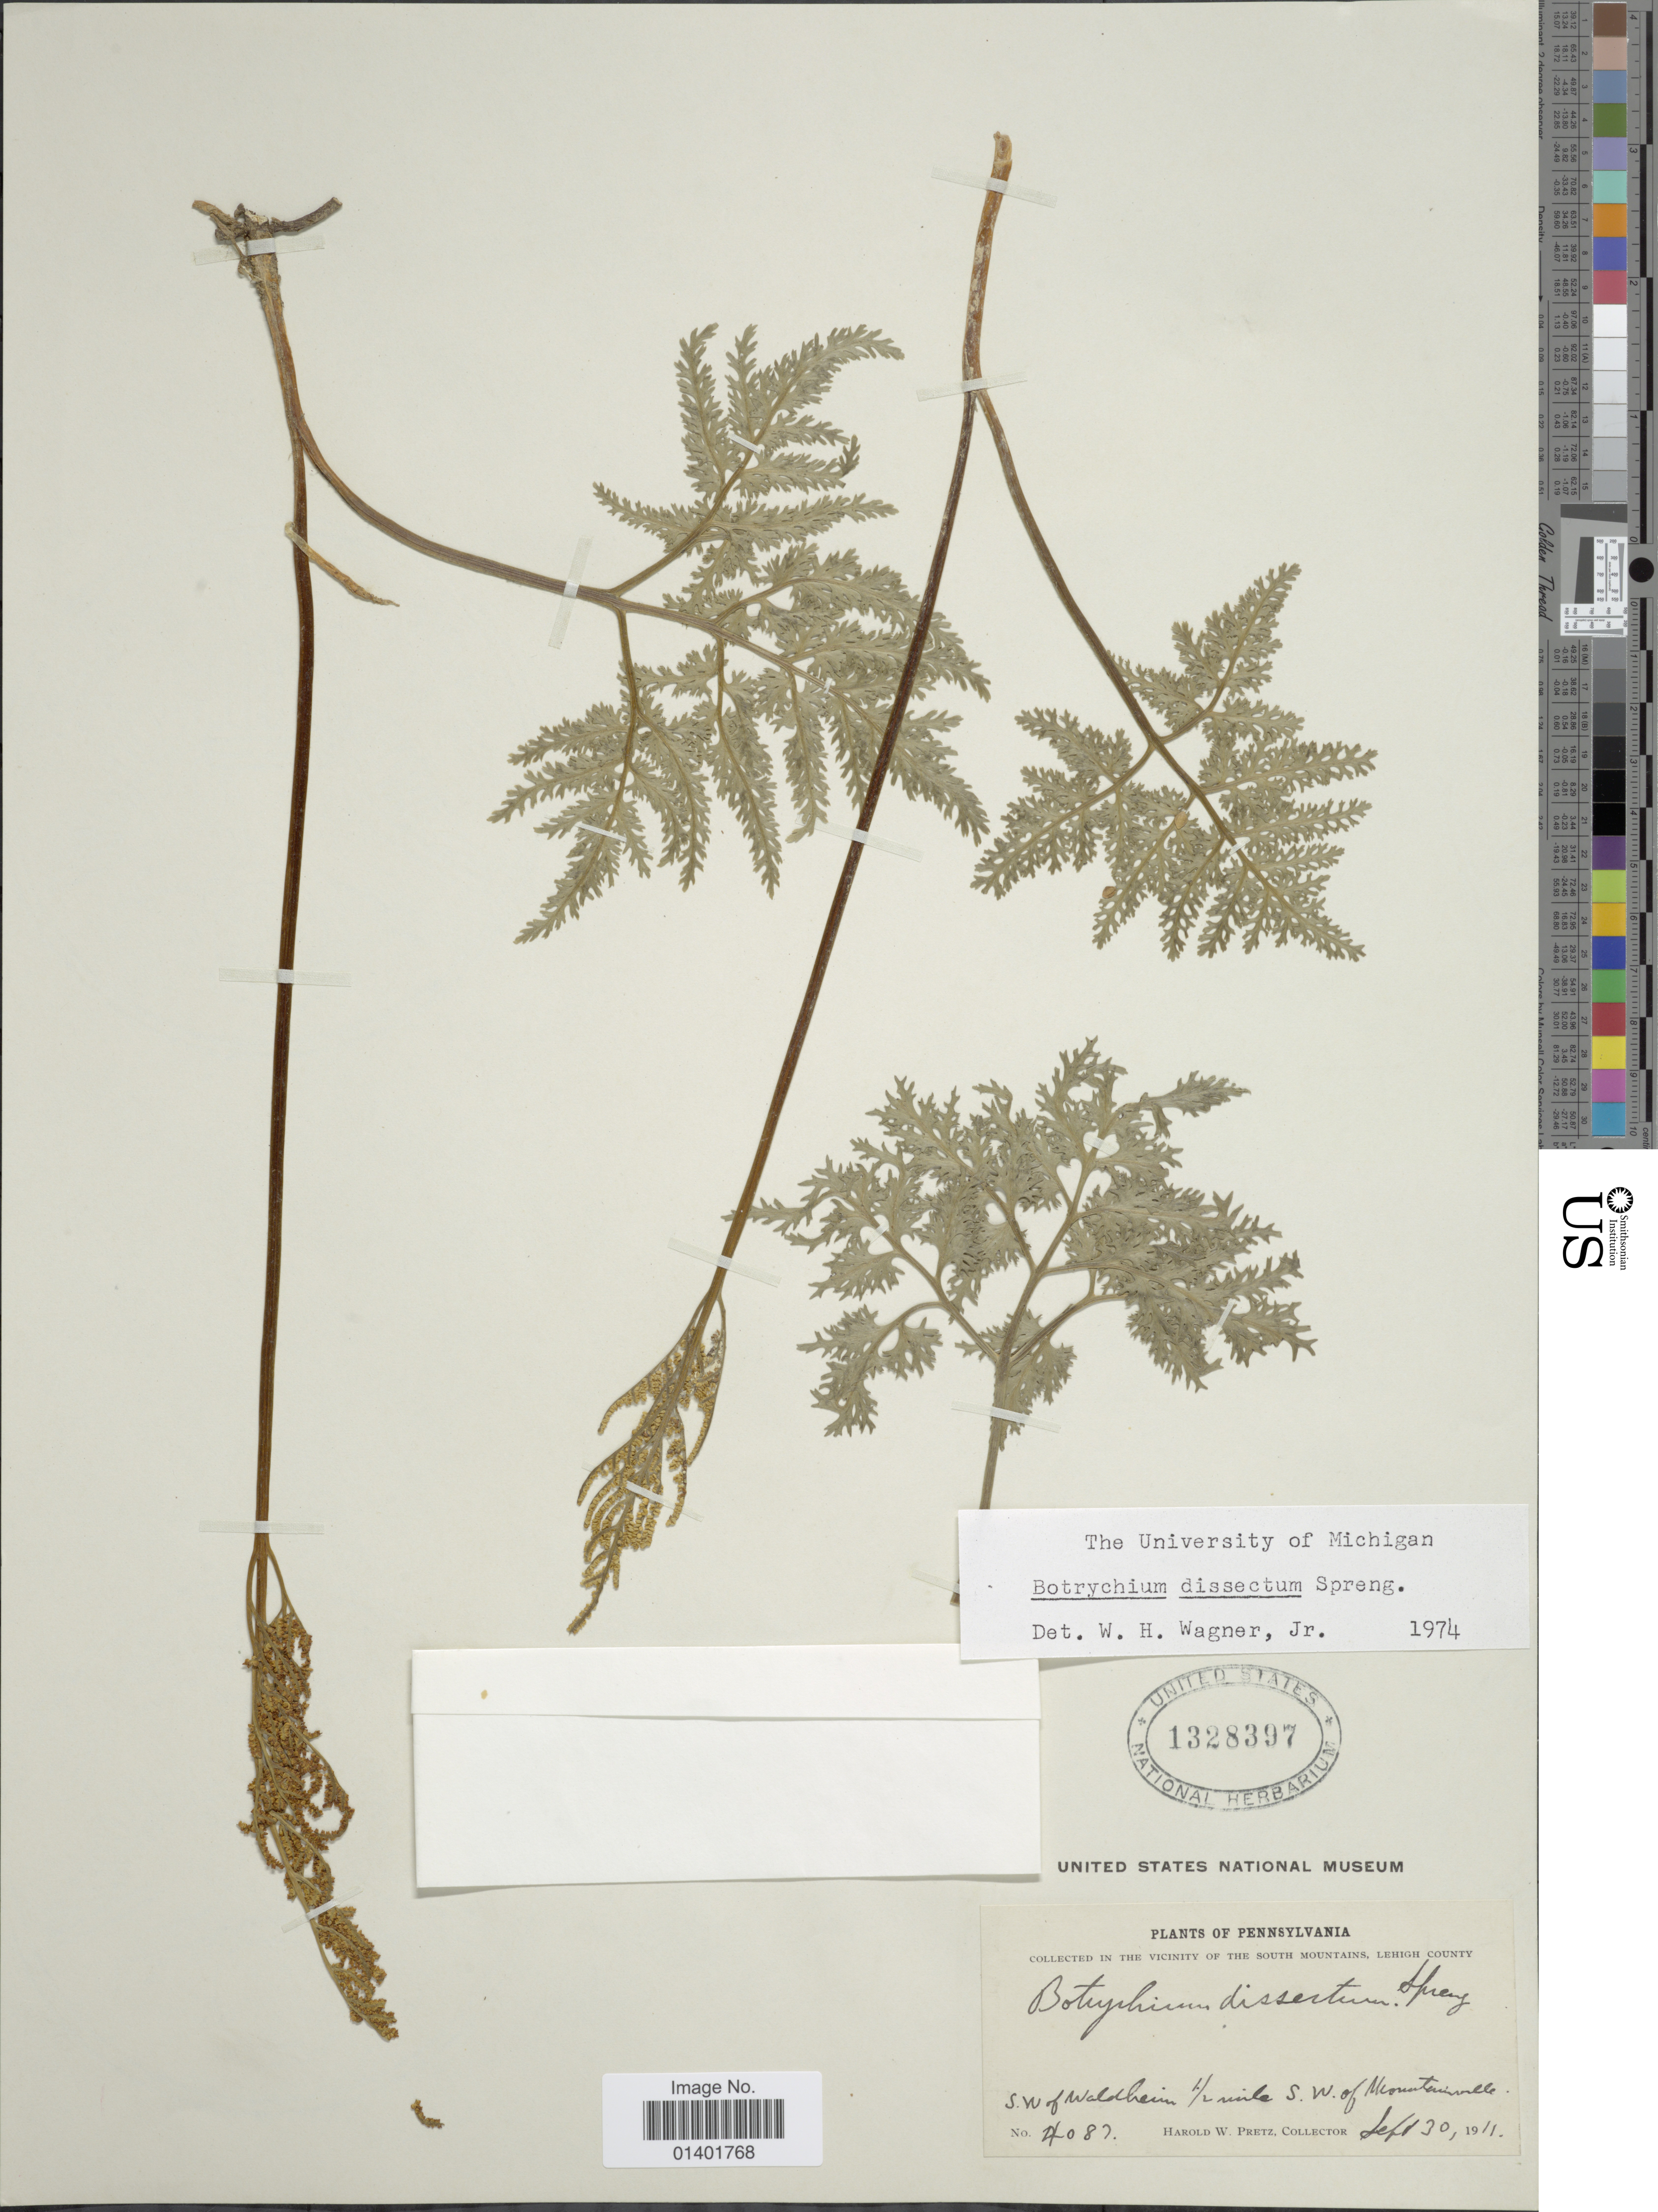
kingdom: Plantae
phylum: Tracheophyta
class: Polypodiopsida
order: Ophioglossales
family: Ophioglossaceae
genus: Botrychium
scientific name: Botrychium dissectum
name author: Spreng.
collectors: H. W. Pretz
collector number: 4087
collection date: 1911-09-30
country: United States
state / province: Pennsylvania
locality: Vicinity of The South Mountains, Lehigh county, S.W of Waldheim 1/2 mile S.W. of Mountainville.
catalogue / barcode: US 1328397